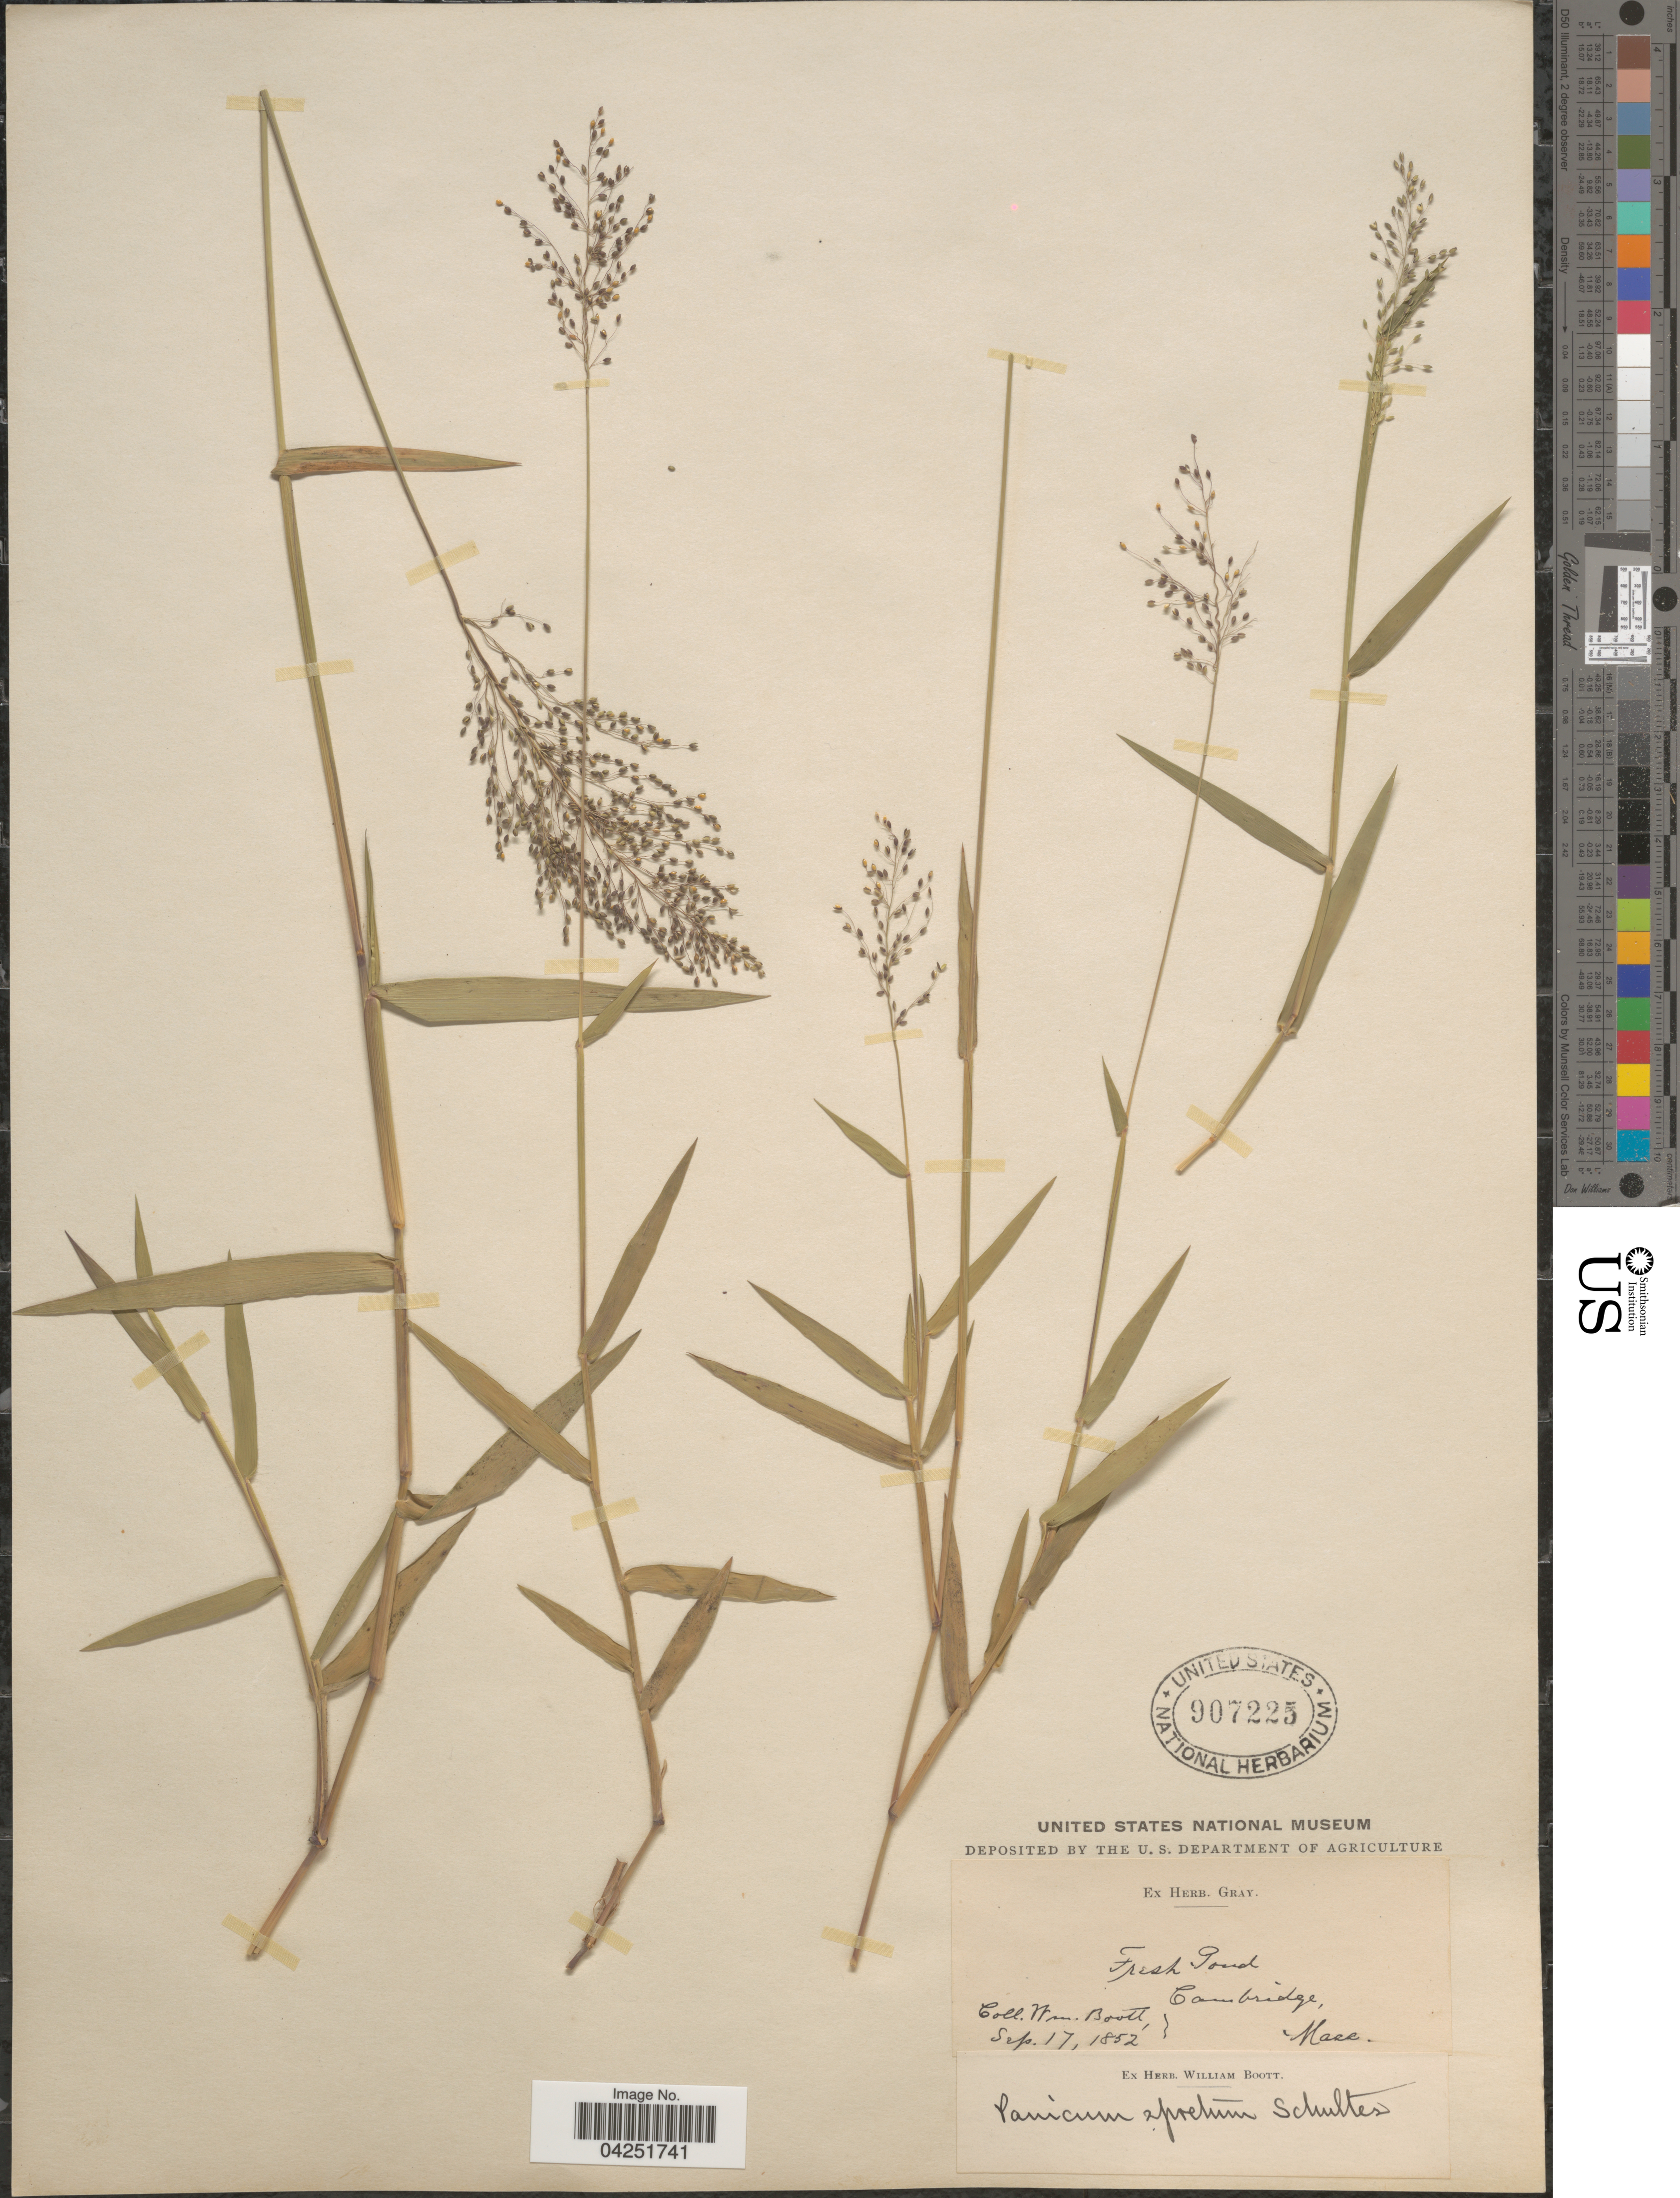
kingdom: Plantae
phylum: Tracheophyta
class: Liliopsida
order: Poales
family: Poaceae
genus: Dichanthelium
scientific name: Dichanthelium acuminatum var. densiflorum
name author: (Rand & Redfield) Gould & C.A. Clark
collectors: W. Boott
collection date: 1852-09-17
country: United States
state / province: Massachusetts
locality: Fresh Pond. Cambridge.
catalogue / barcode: US 907225